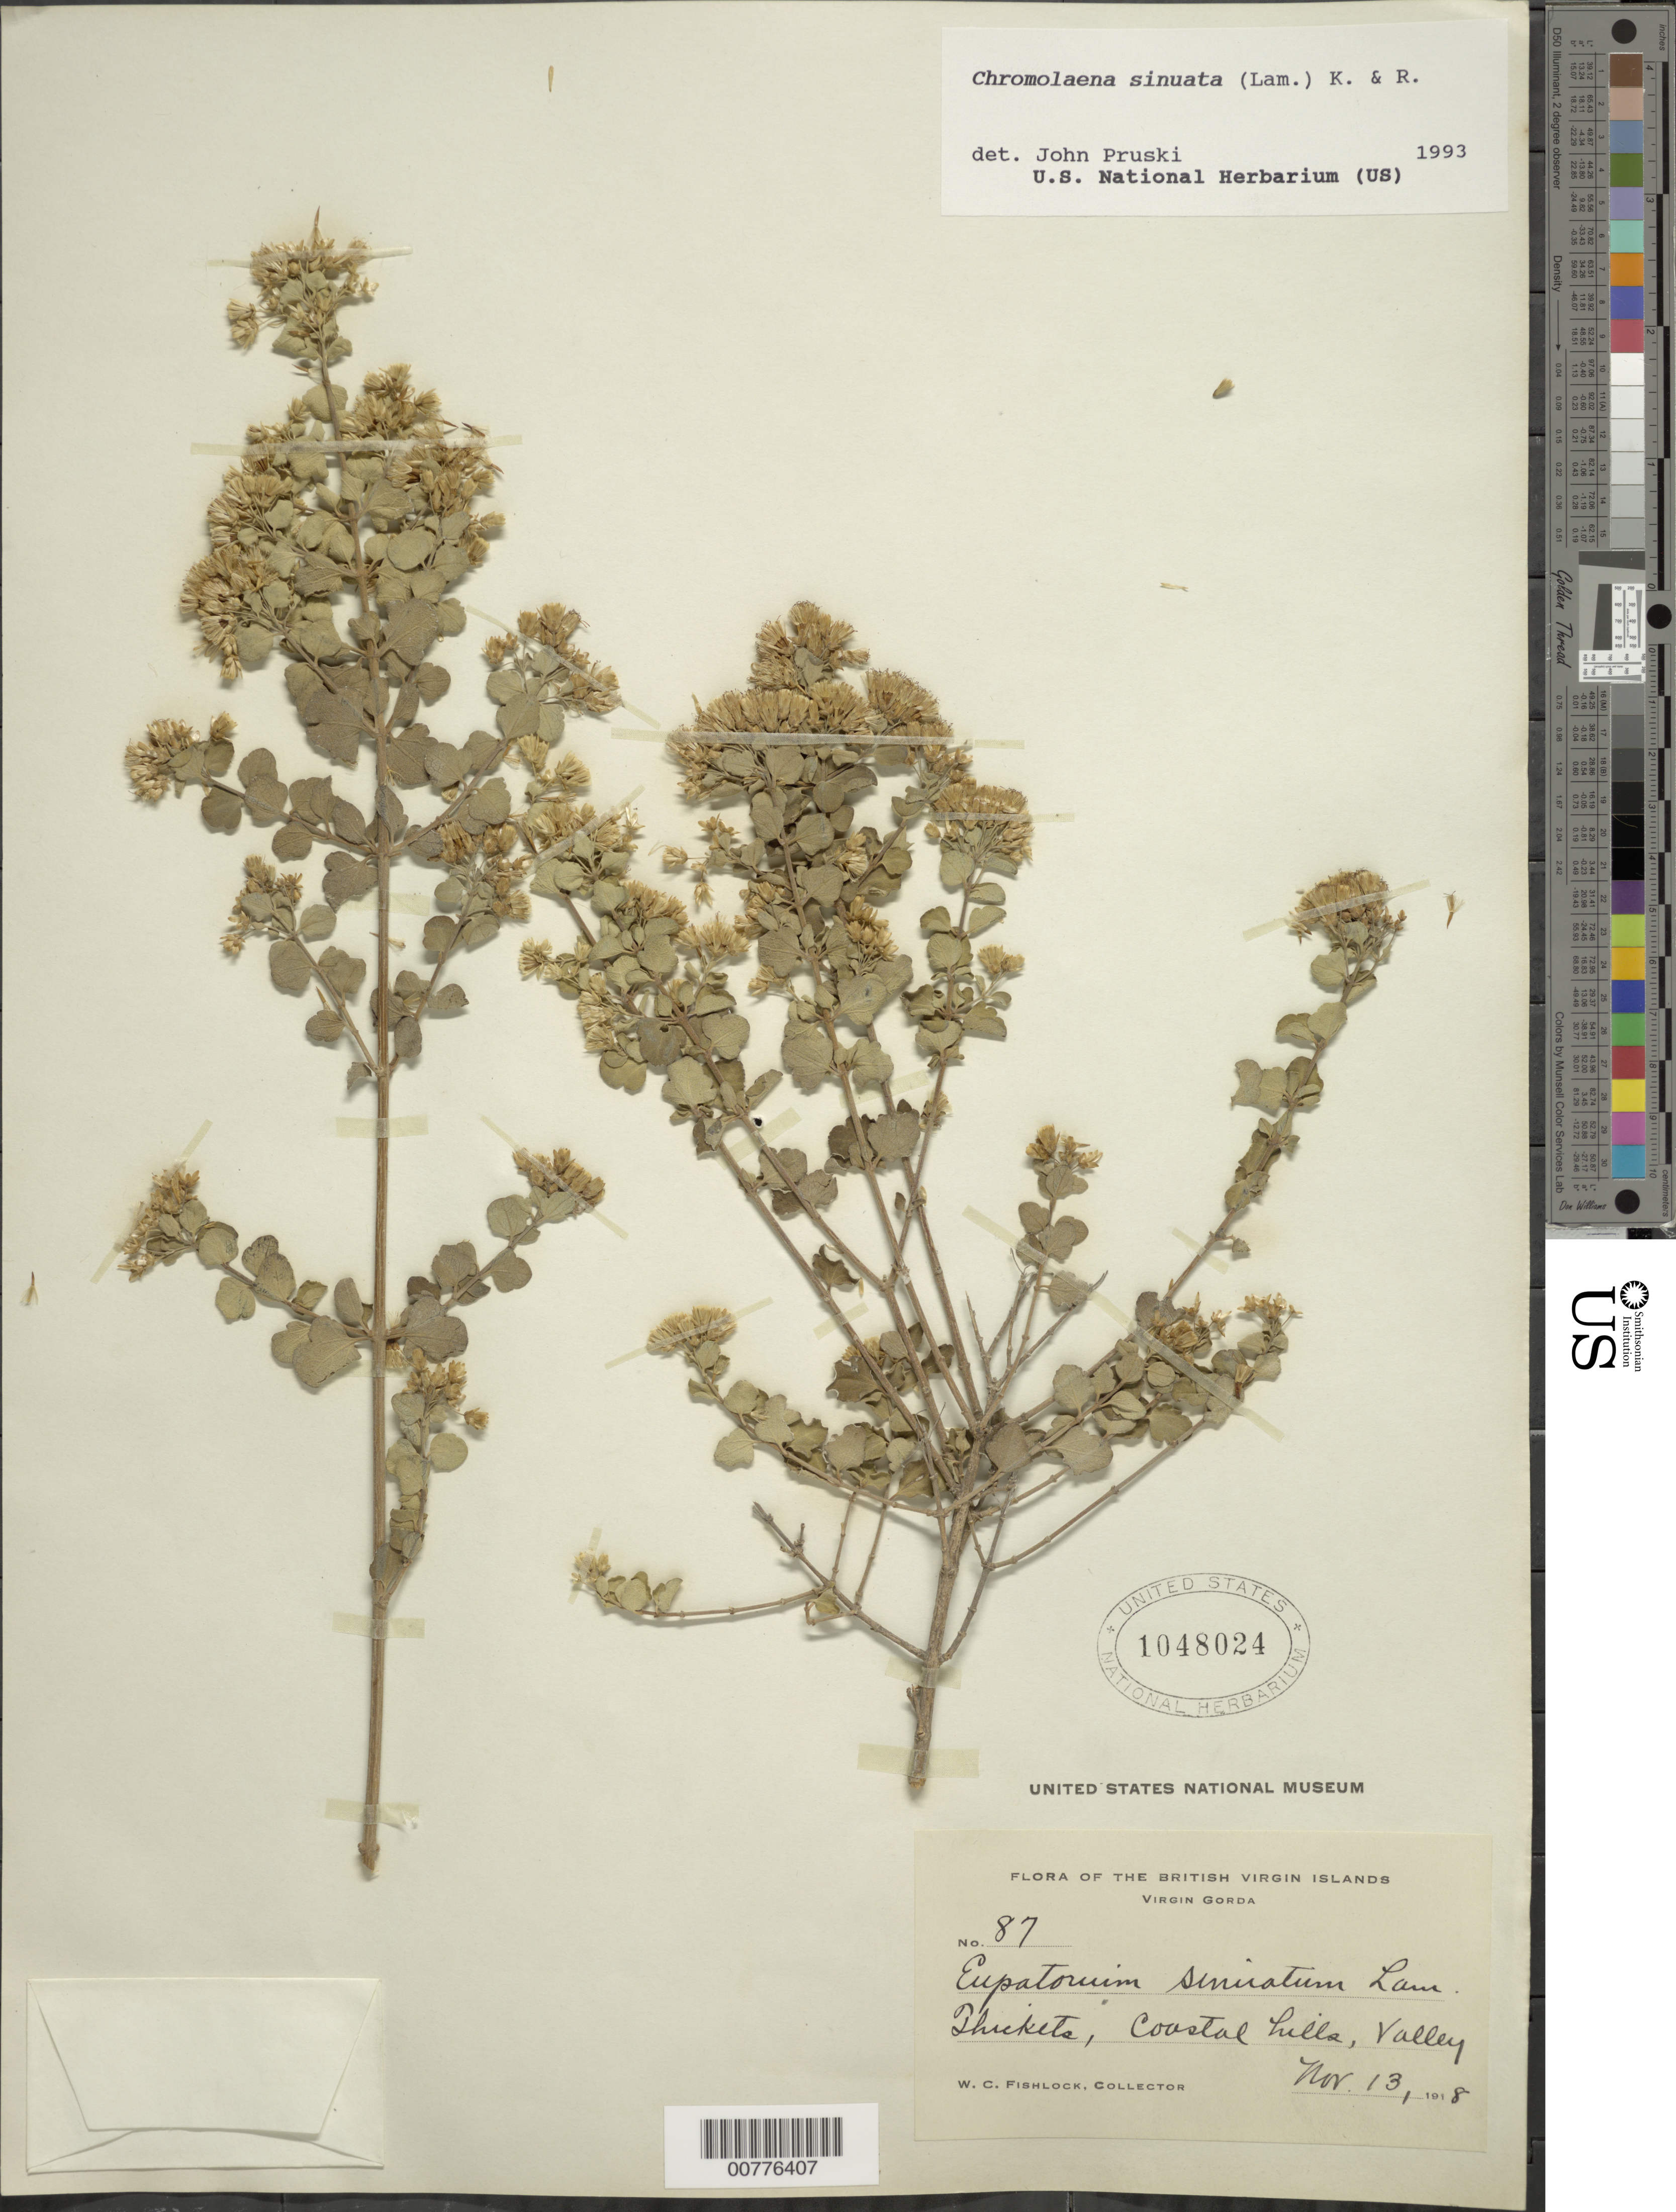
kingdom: Plantae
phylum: Tracheophyta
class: Magnoliopsida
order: Asterales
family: Asteraceae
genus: Chromolaena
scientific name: Chromolaena sinuata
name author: (Lam.) R.M. King & H. Rob.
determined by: Pruski, J. F.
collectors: W. Fishlock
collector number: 87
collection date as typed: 13 Nov 1918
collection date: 1918-11-13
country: British Virgin Islands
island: Virgin Gorda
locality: Coastal hills, Valley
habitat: Thickets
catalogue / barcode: US 1048024